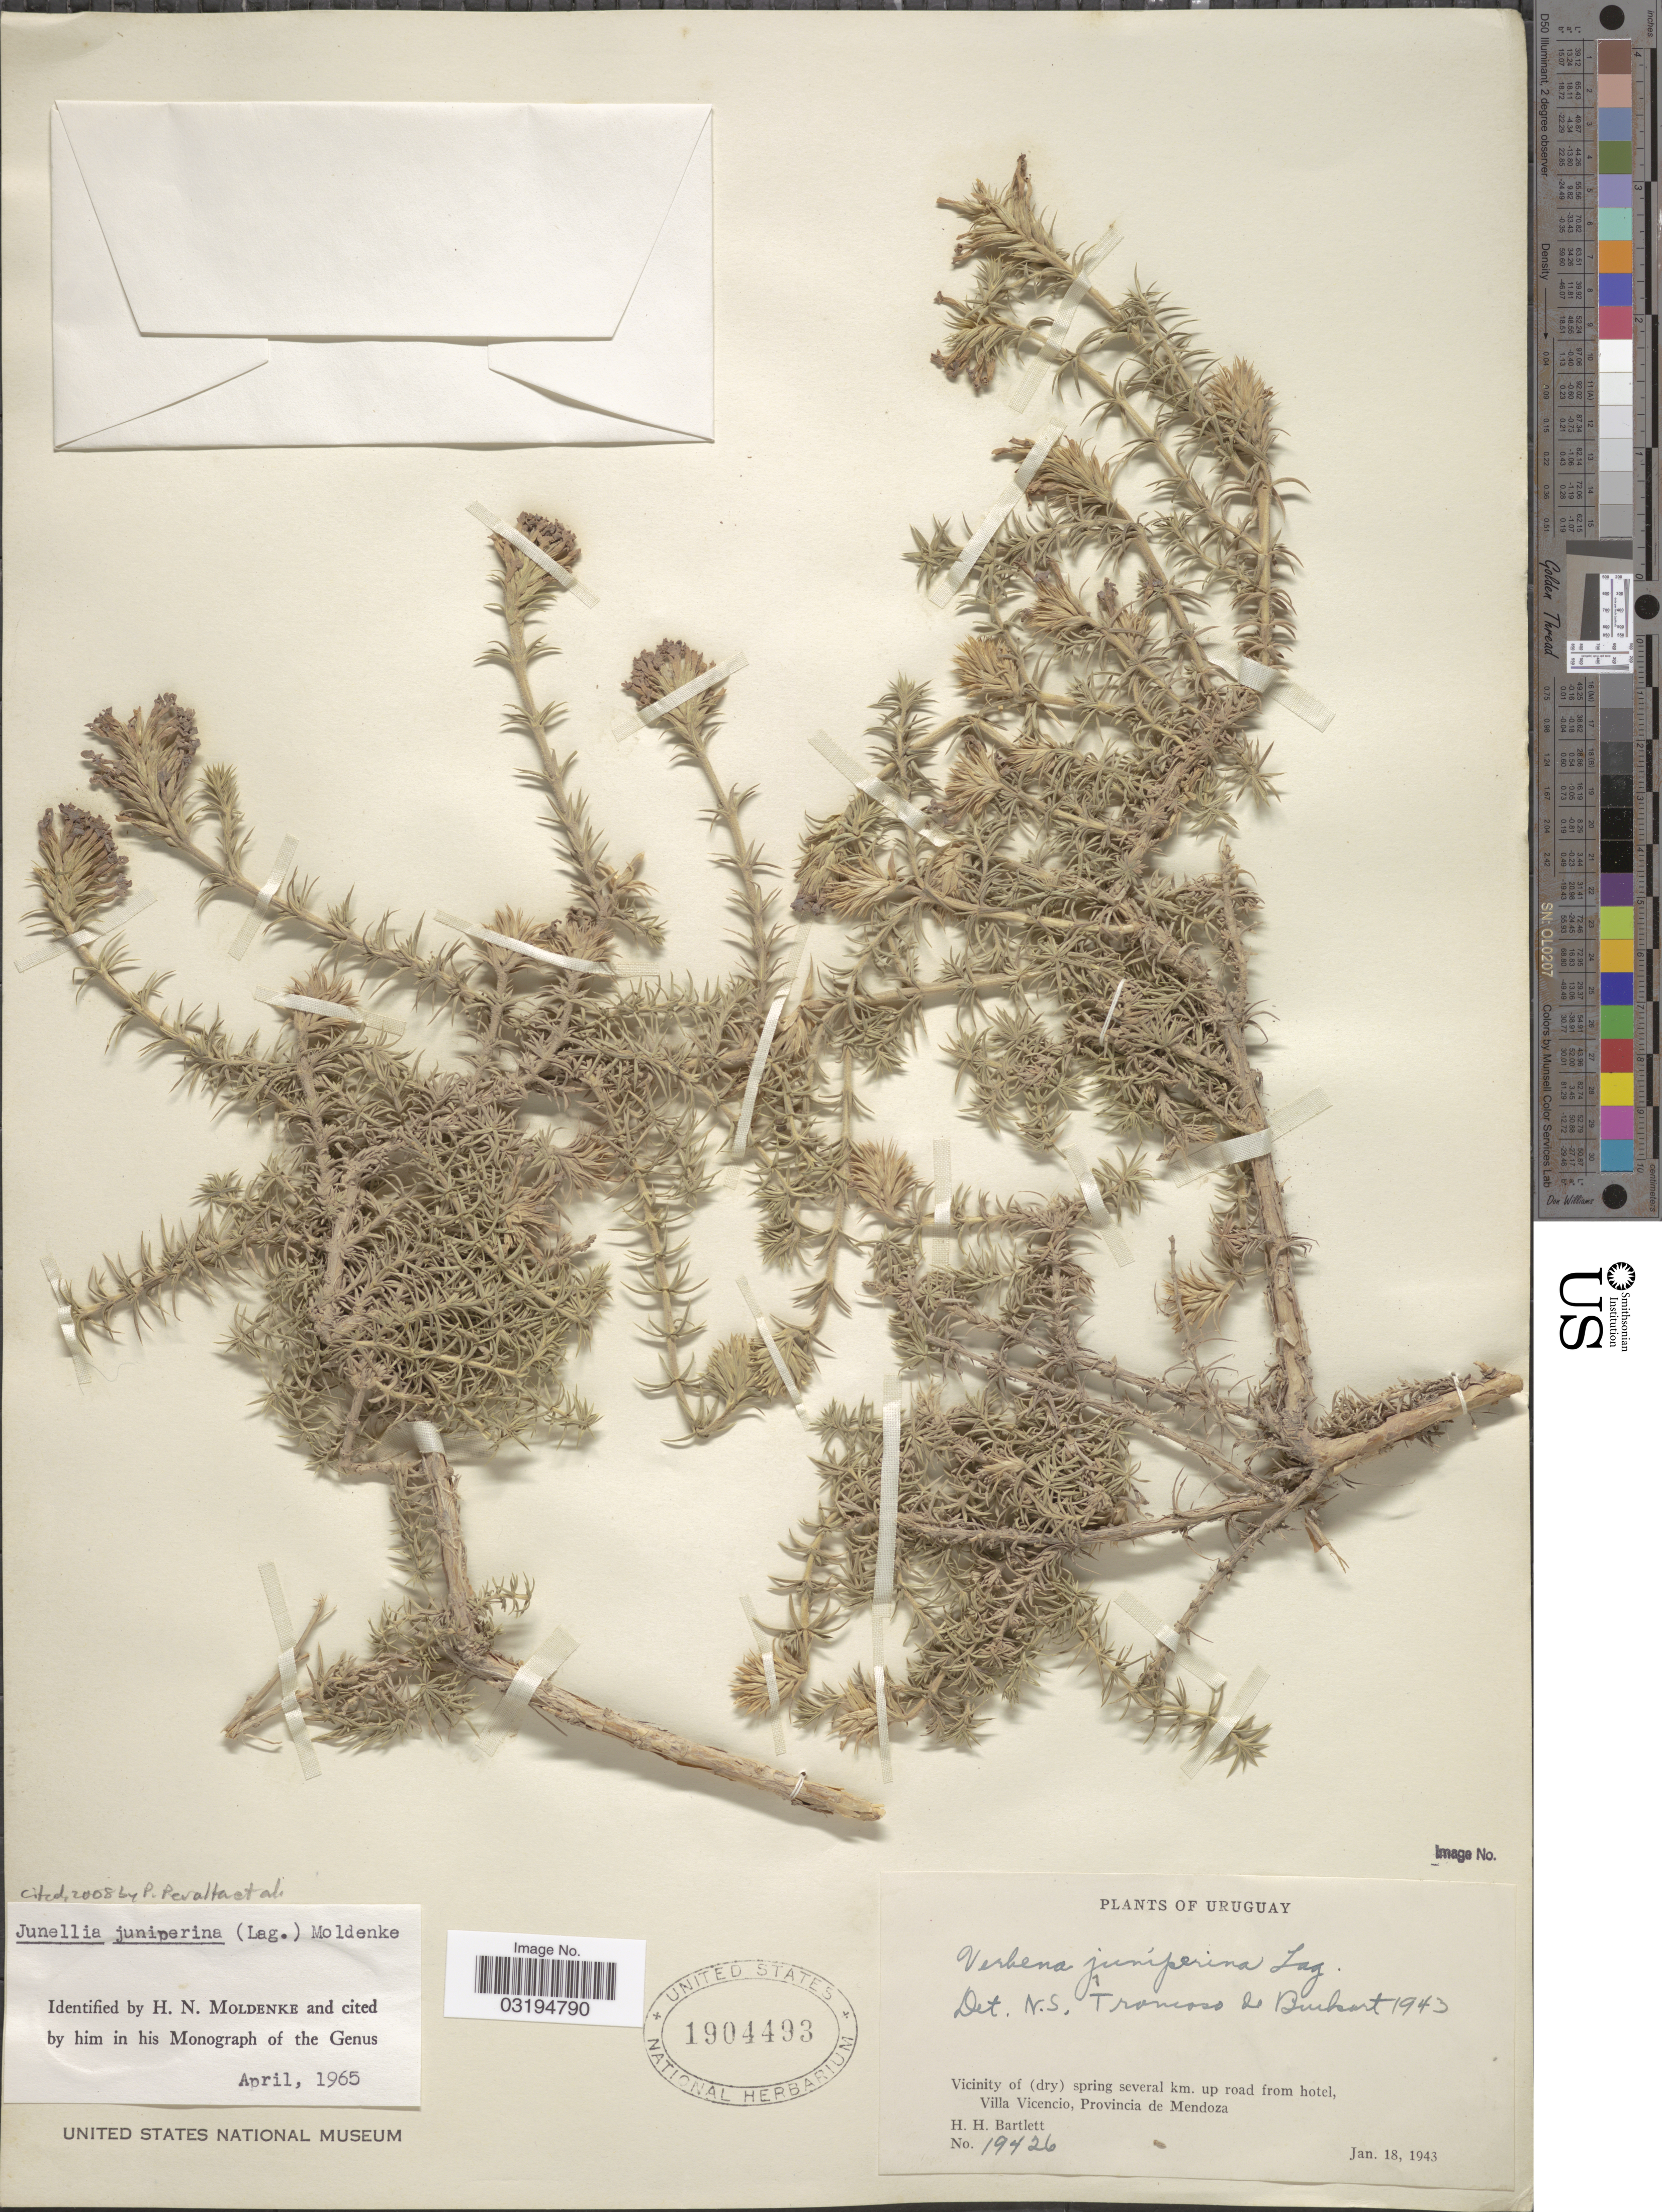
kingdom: Plantae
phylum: Tracheophyta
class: Magnoliopsida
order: Lamiales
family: Verbenaceae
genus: Junellia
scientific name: Junellia juniperina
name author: (Lag.) Moldenke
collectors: H. H. Bartlett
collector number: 19426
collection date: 1943-01-18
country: Uruguay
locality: Vicinity of (dry) spring several km. up road from hotel, Villa Vicencio, Provincia de Mendoza.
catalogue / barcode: US 1904493